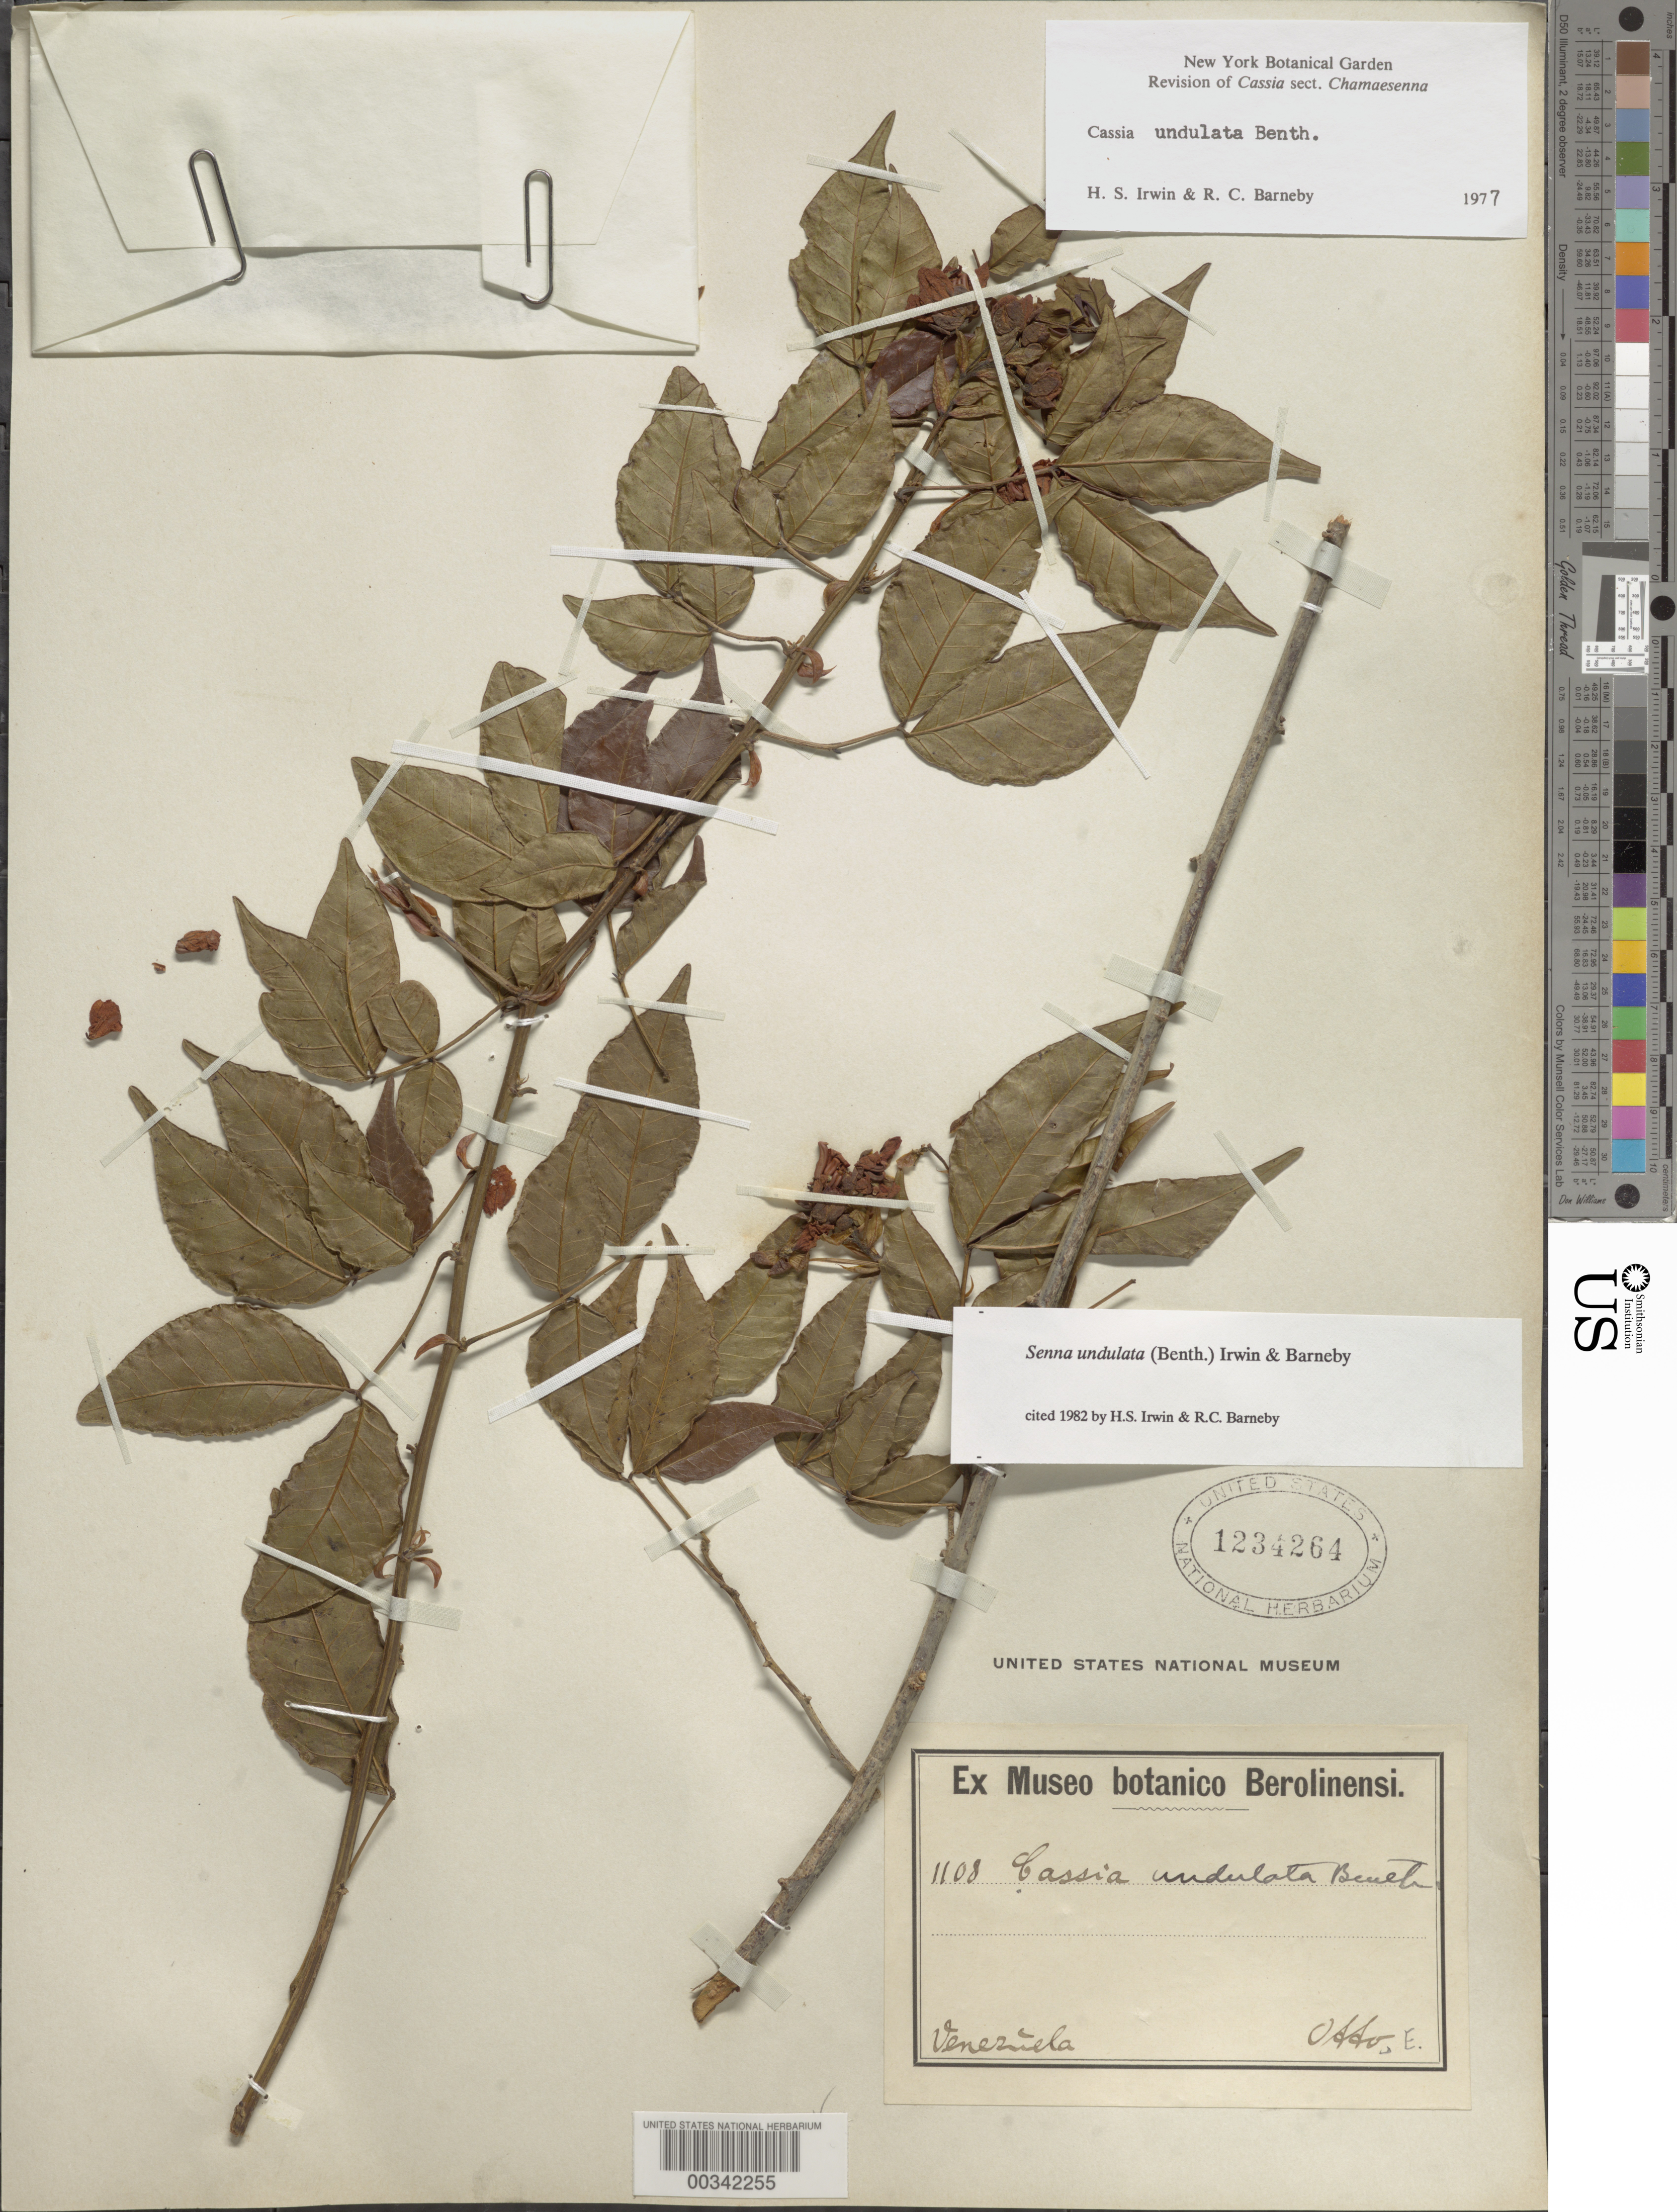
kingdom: Plantae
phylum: Tracheophyta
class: Magnoliopsida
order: Fabales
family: Fabaceae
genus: Senna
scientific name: Senna undulata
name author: (Benth.) H.S. Irwin & Barneby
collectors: E. Otto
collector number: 1108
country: Venezuela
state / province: Mérida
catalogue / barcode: US 1234264